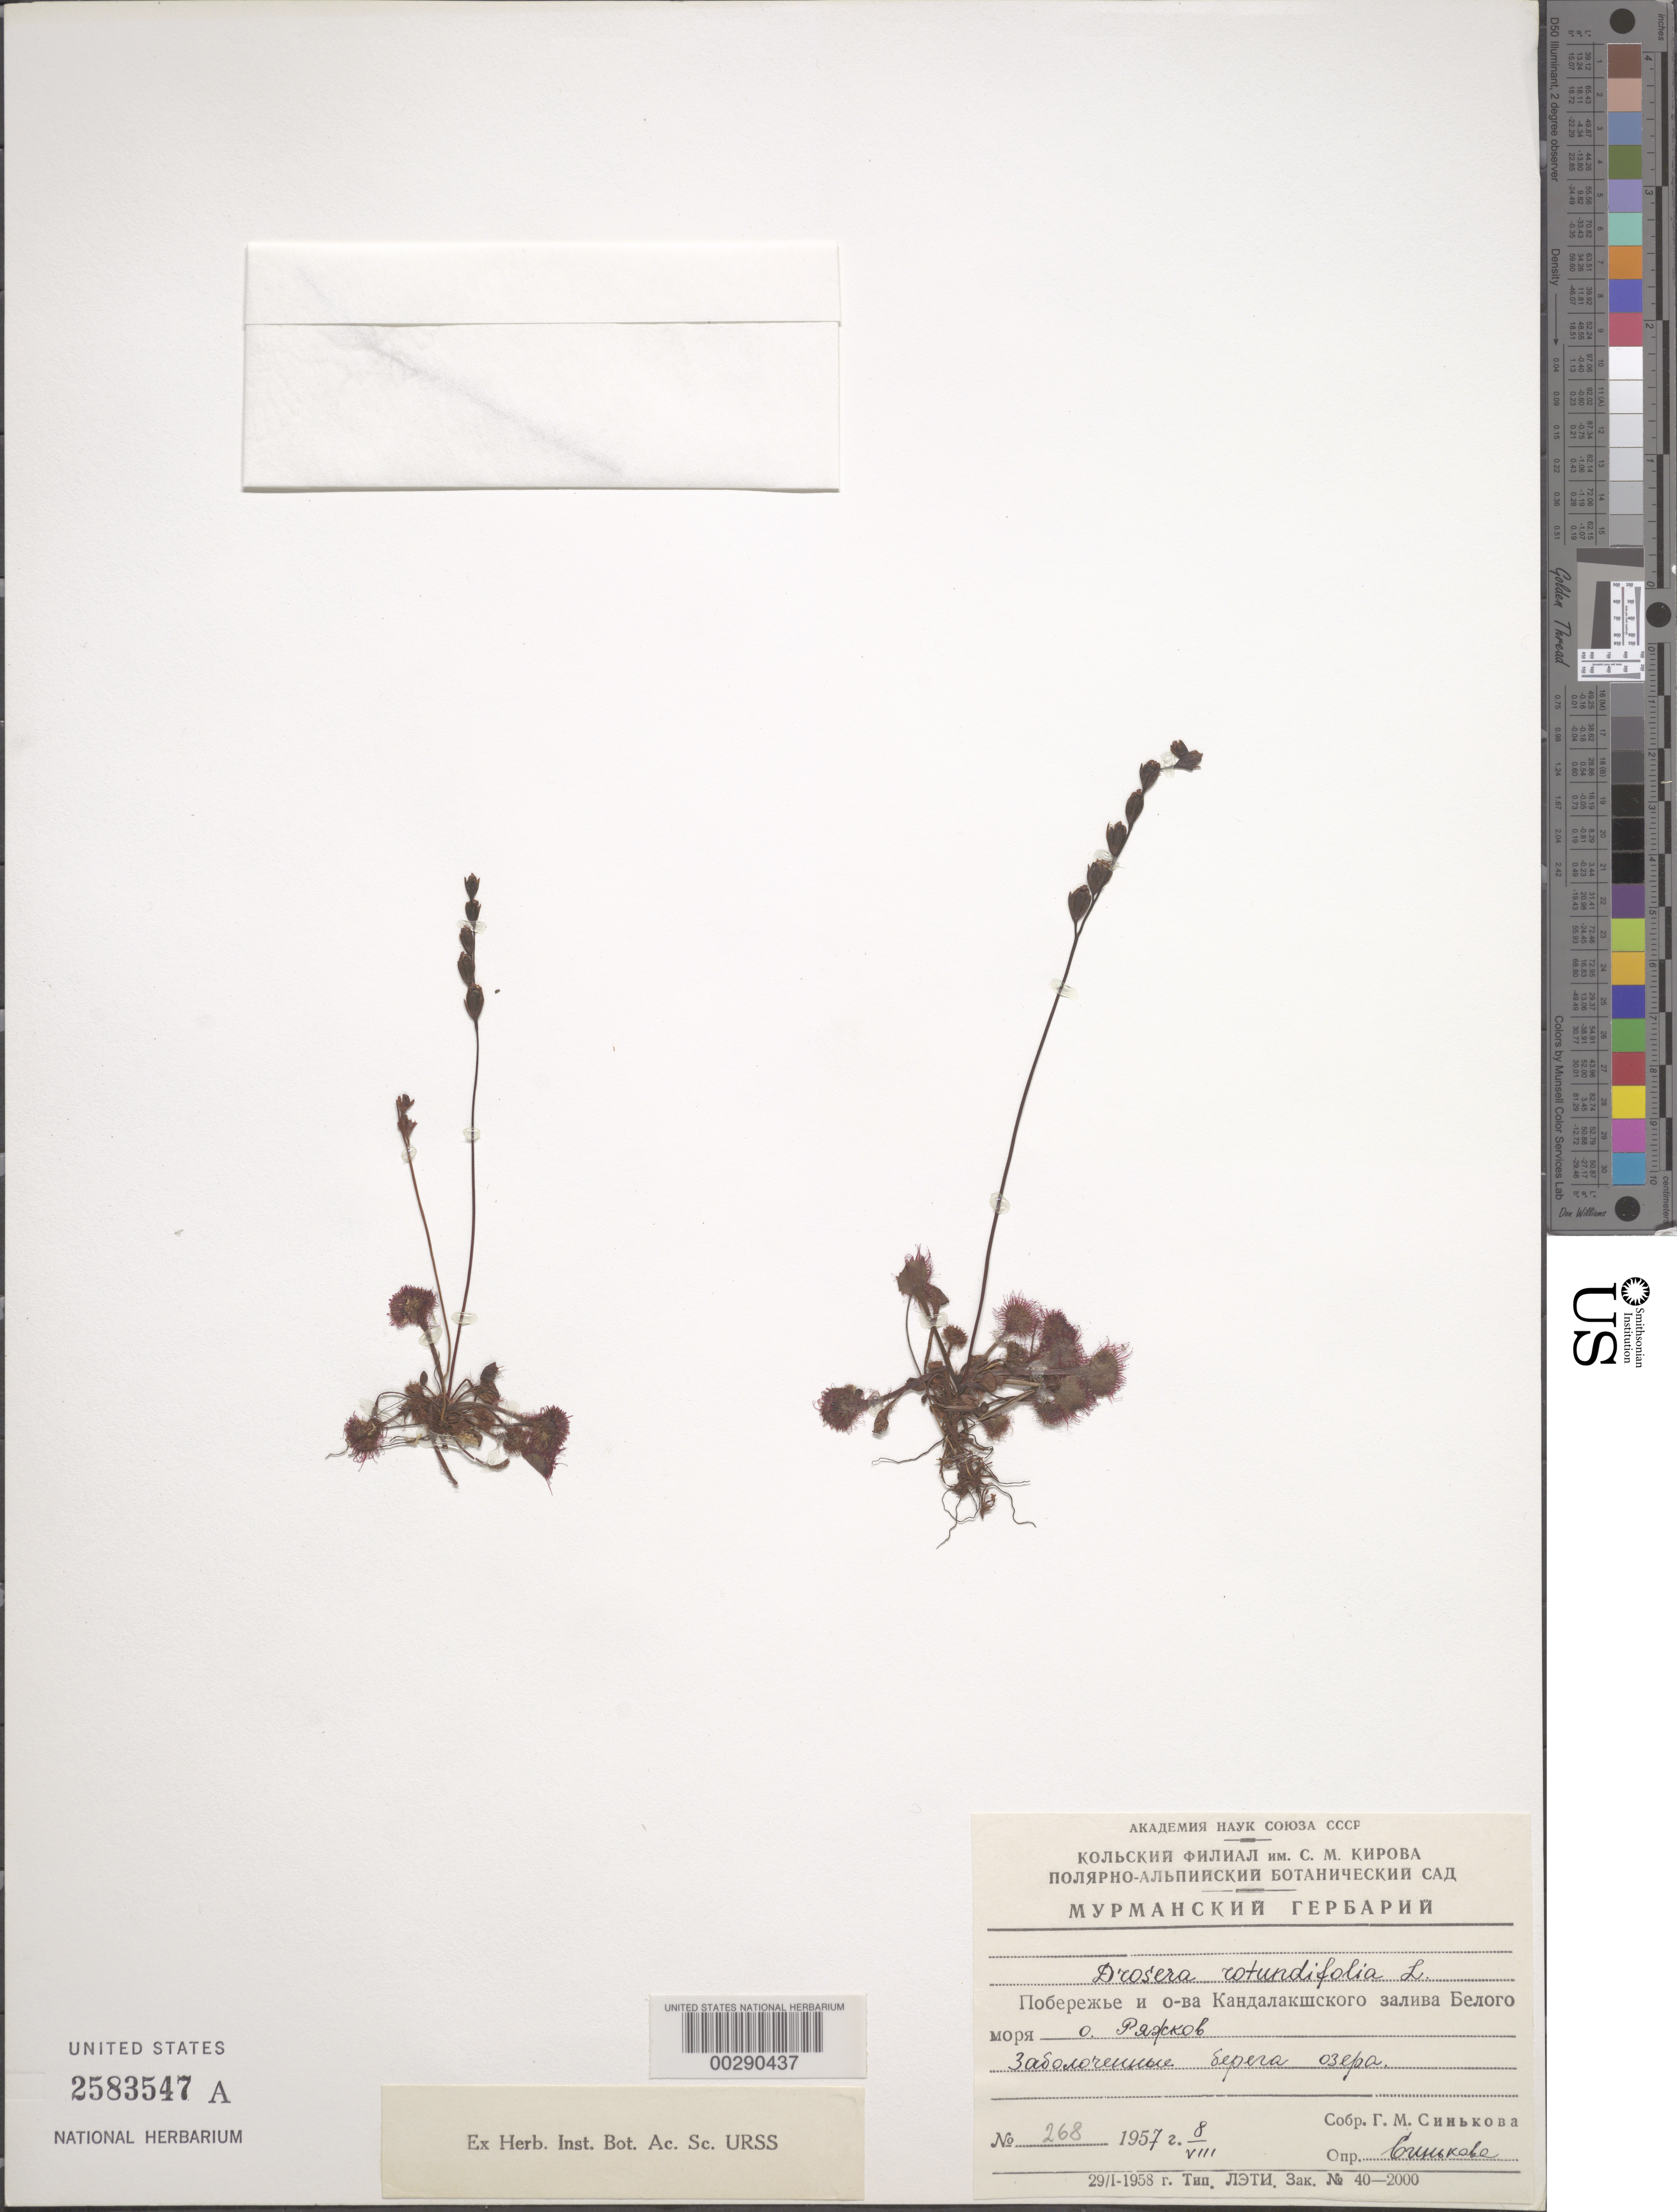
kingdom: Plantae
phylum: Tracheophyta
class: Magnoliopsida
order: Caryophyllales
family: Droseraceae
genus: Drosera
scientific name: Drosera rotundifolia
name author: L.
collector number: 268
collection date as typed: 08 Aug 1957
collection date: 1957-08-08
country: Russian Federation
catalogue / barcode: US 2583547A